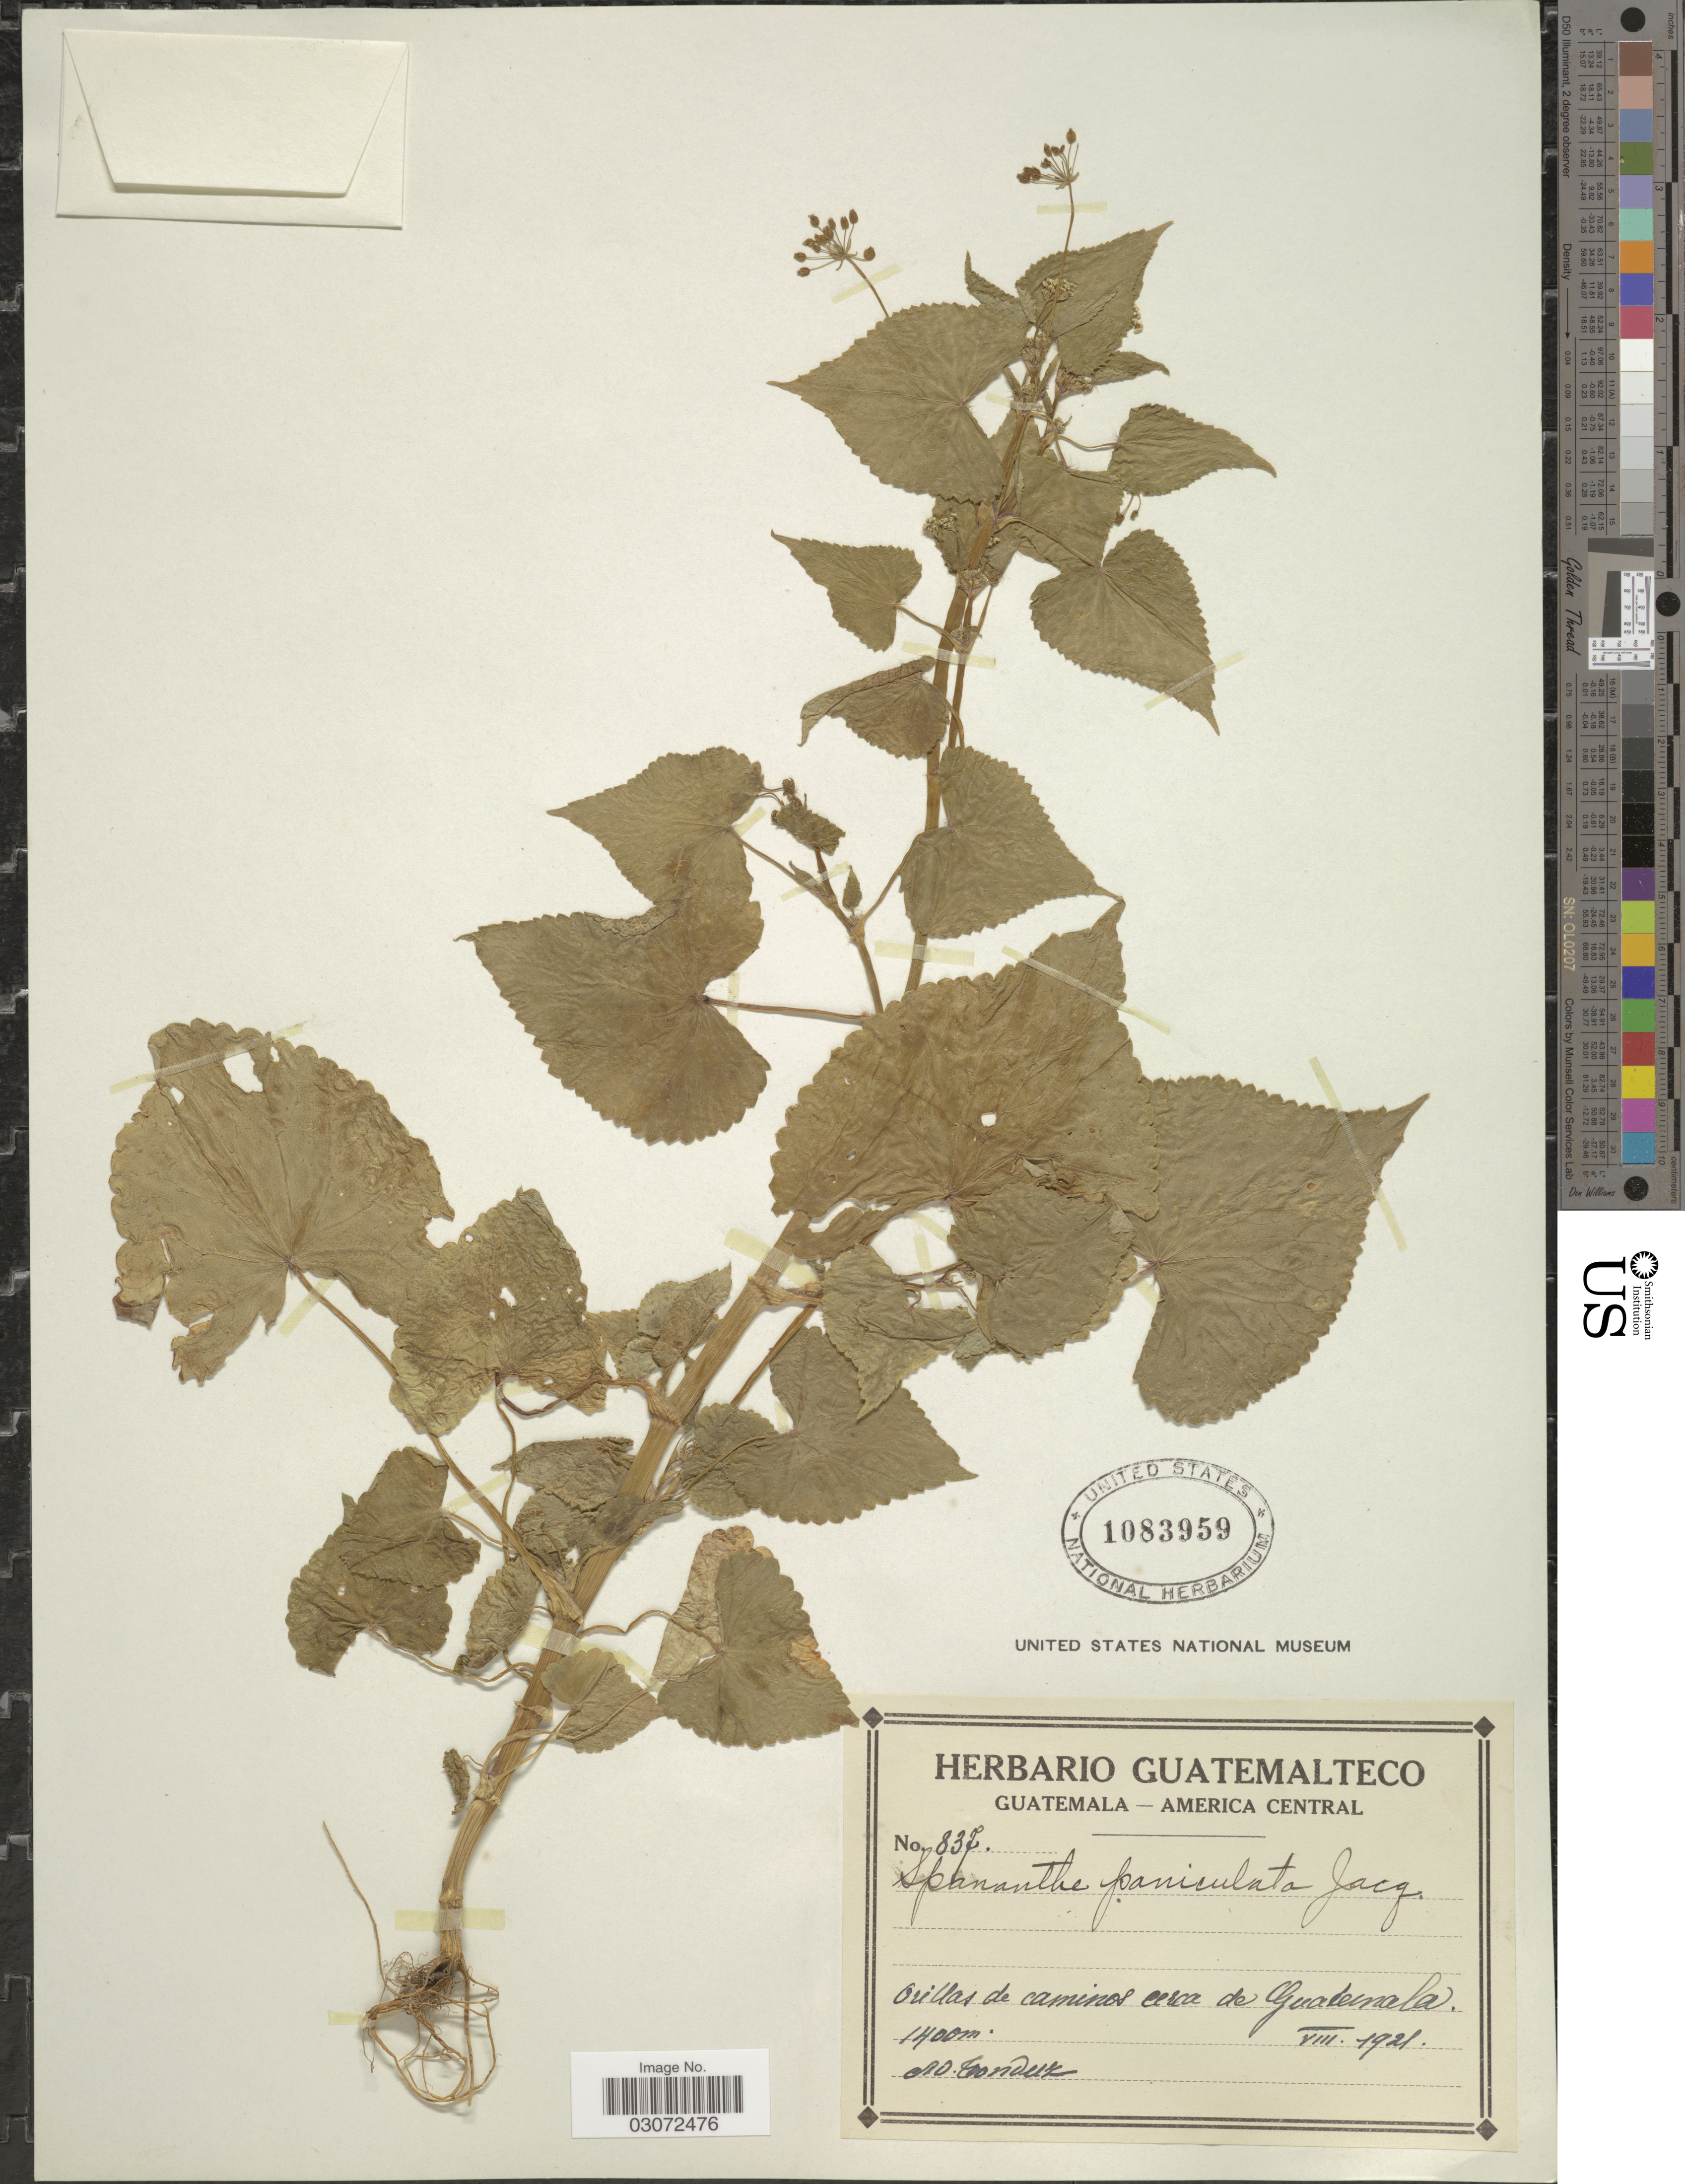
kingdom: Plantae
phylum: Tracheophyta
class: Magnoliopsida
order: Apiales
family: Apiaceae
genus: Spananthe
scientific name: Spananthe paniculata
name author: Jacq.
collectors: A. Tonduz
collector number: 837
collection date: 1921-08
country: Guatemala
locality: Orillas de caminos cerca de Guatemala.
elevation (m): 1400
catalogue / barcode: US 1083959